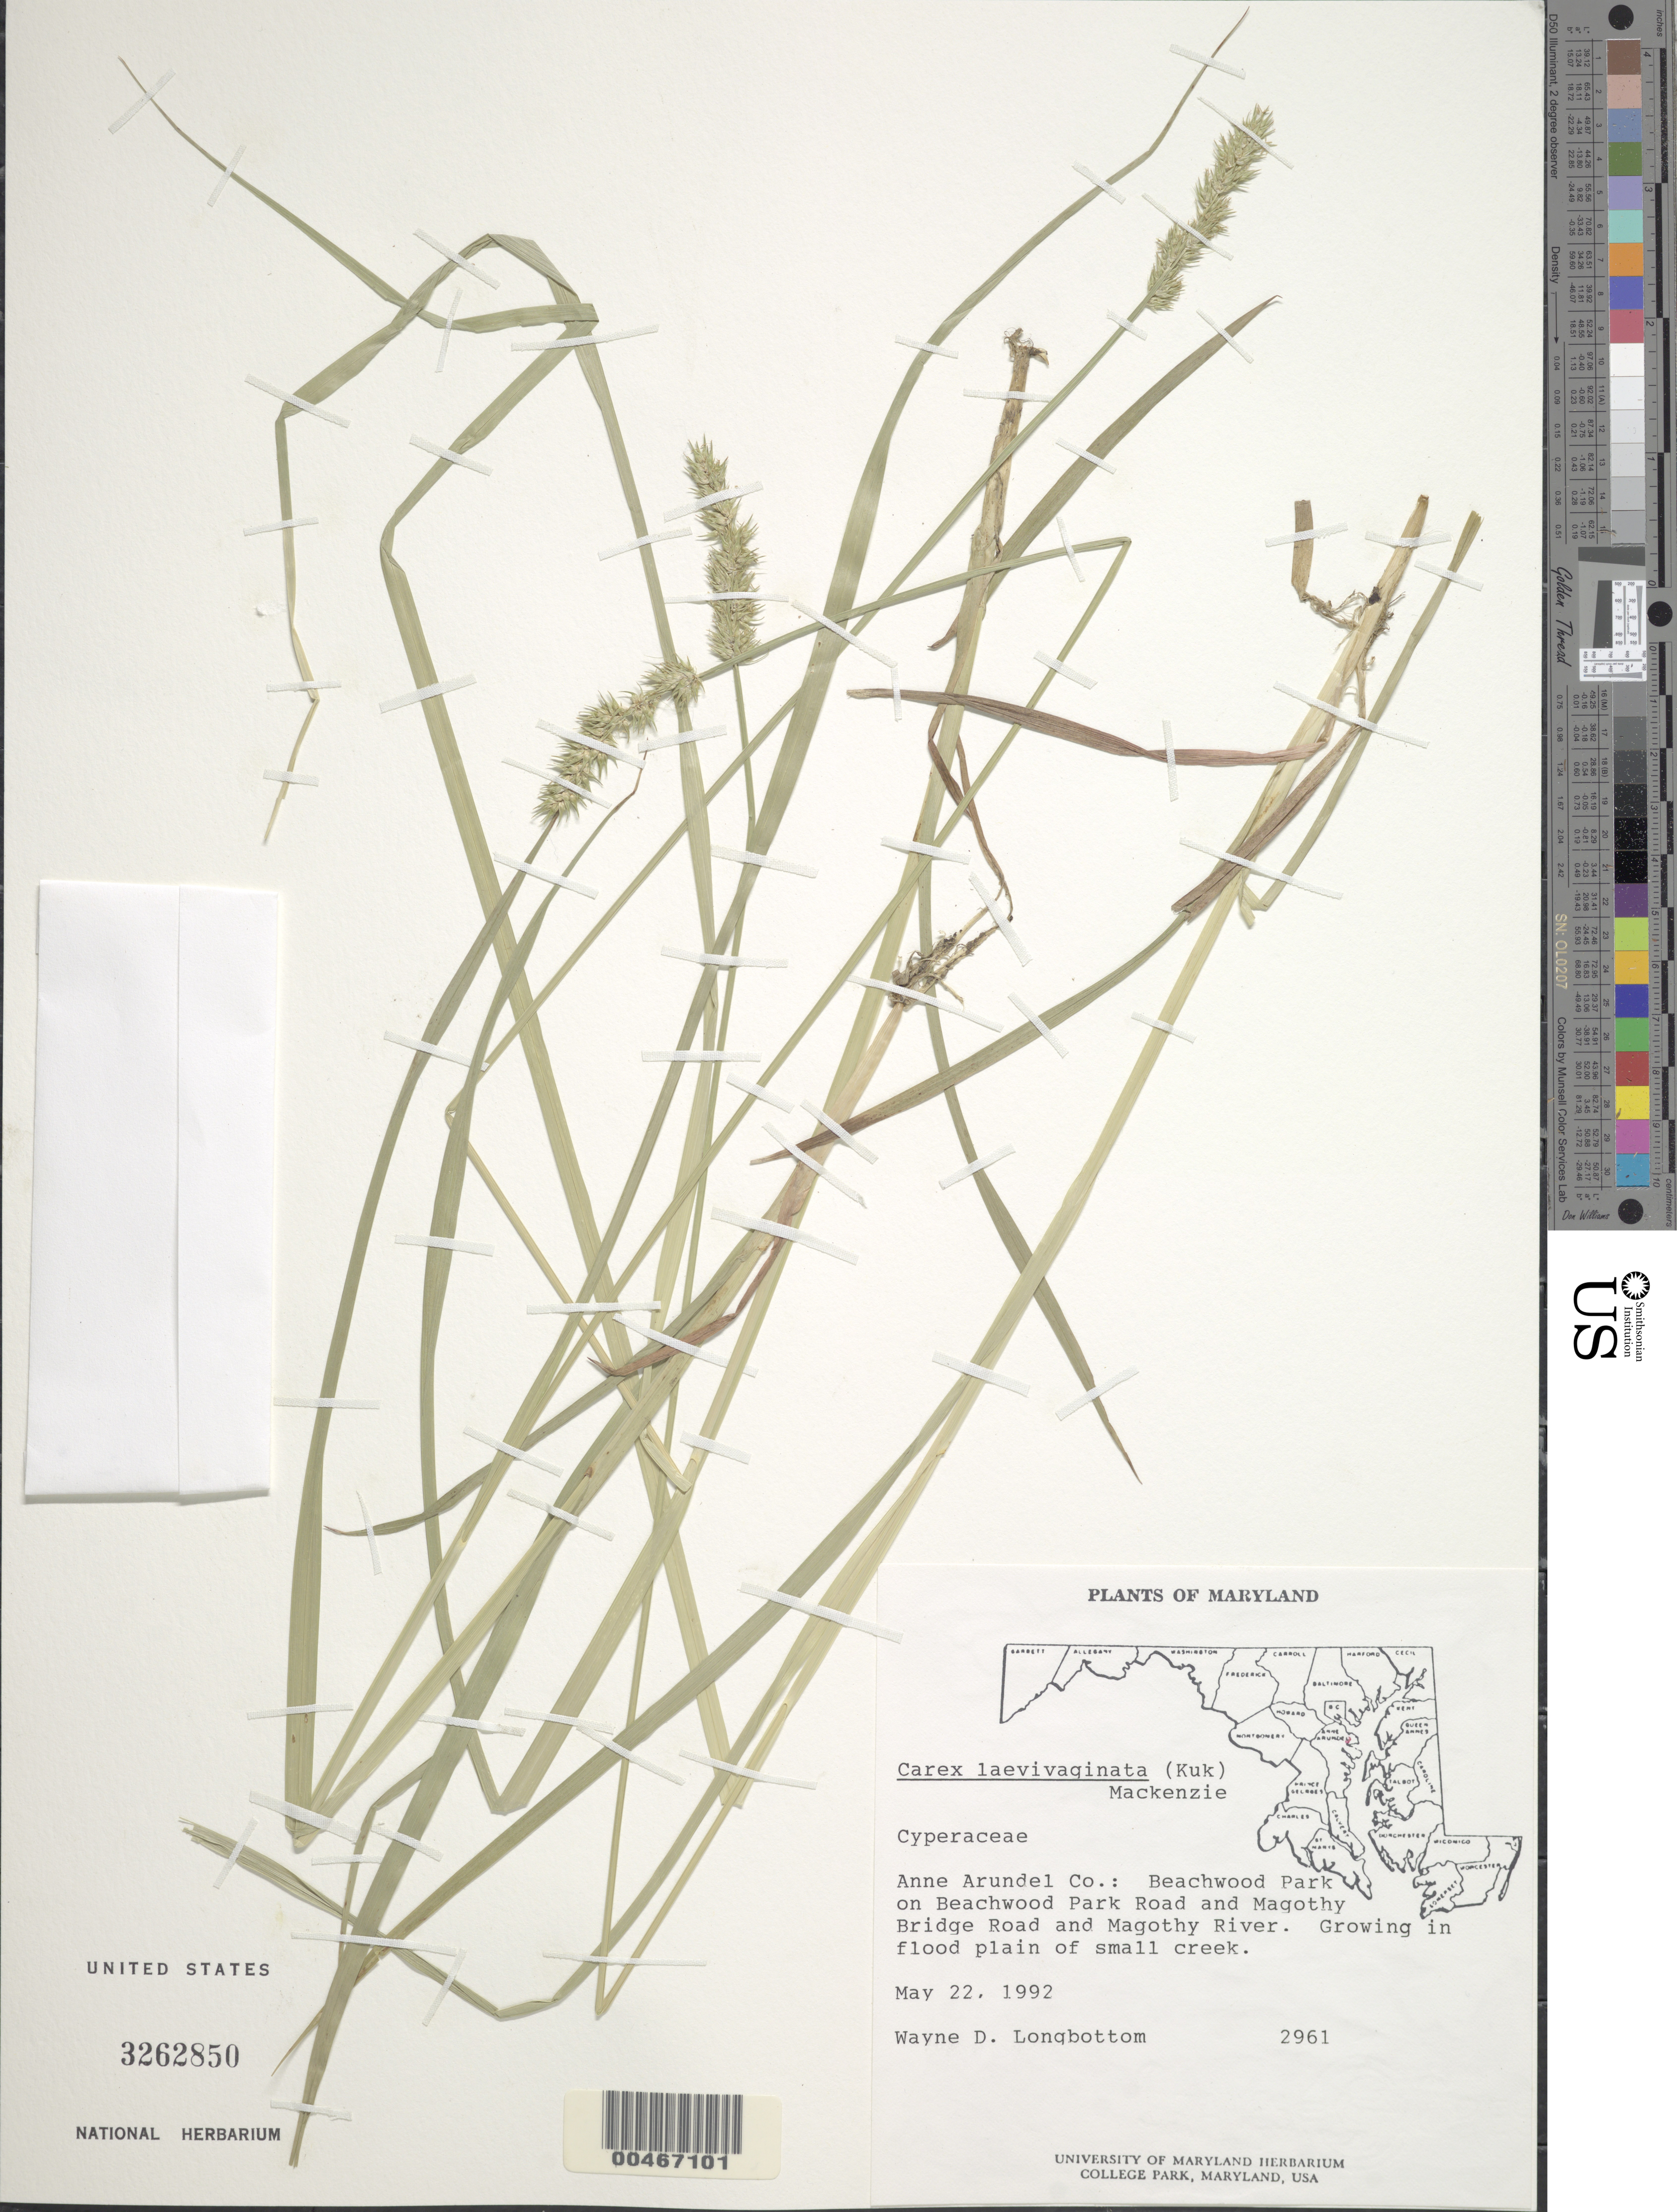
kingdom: Plantae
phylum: Tracheophyta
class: Liliopsida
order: Poales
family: Cyperaceae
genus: Carex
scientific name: Carex laevivaginata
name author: (Kük.) Mack.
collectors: W. D. Longbottom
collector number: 2961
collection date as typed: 22 May 1992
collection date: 1992-05-22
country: United States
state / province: Maryland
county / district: Anne Arundel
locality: Beachwood Park, on Beachwood Park Road and Magothy Bridge Road and Magothy River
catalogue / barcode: US 3262850